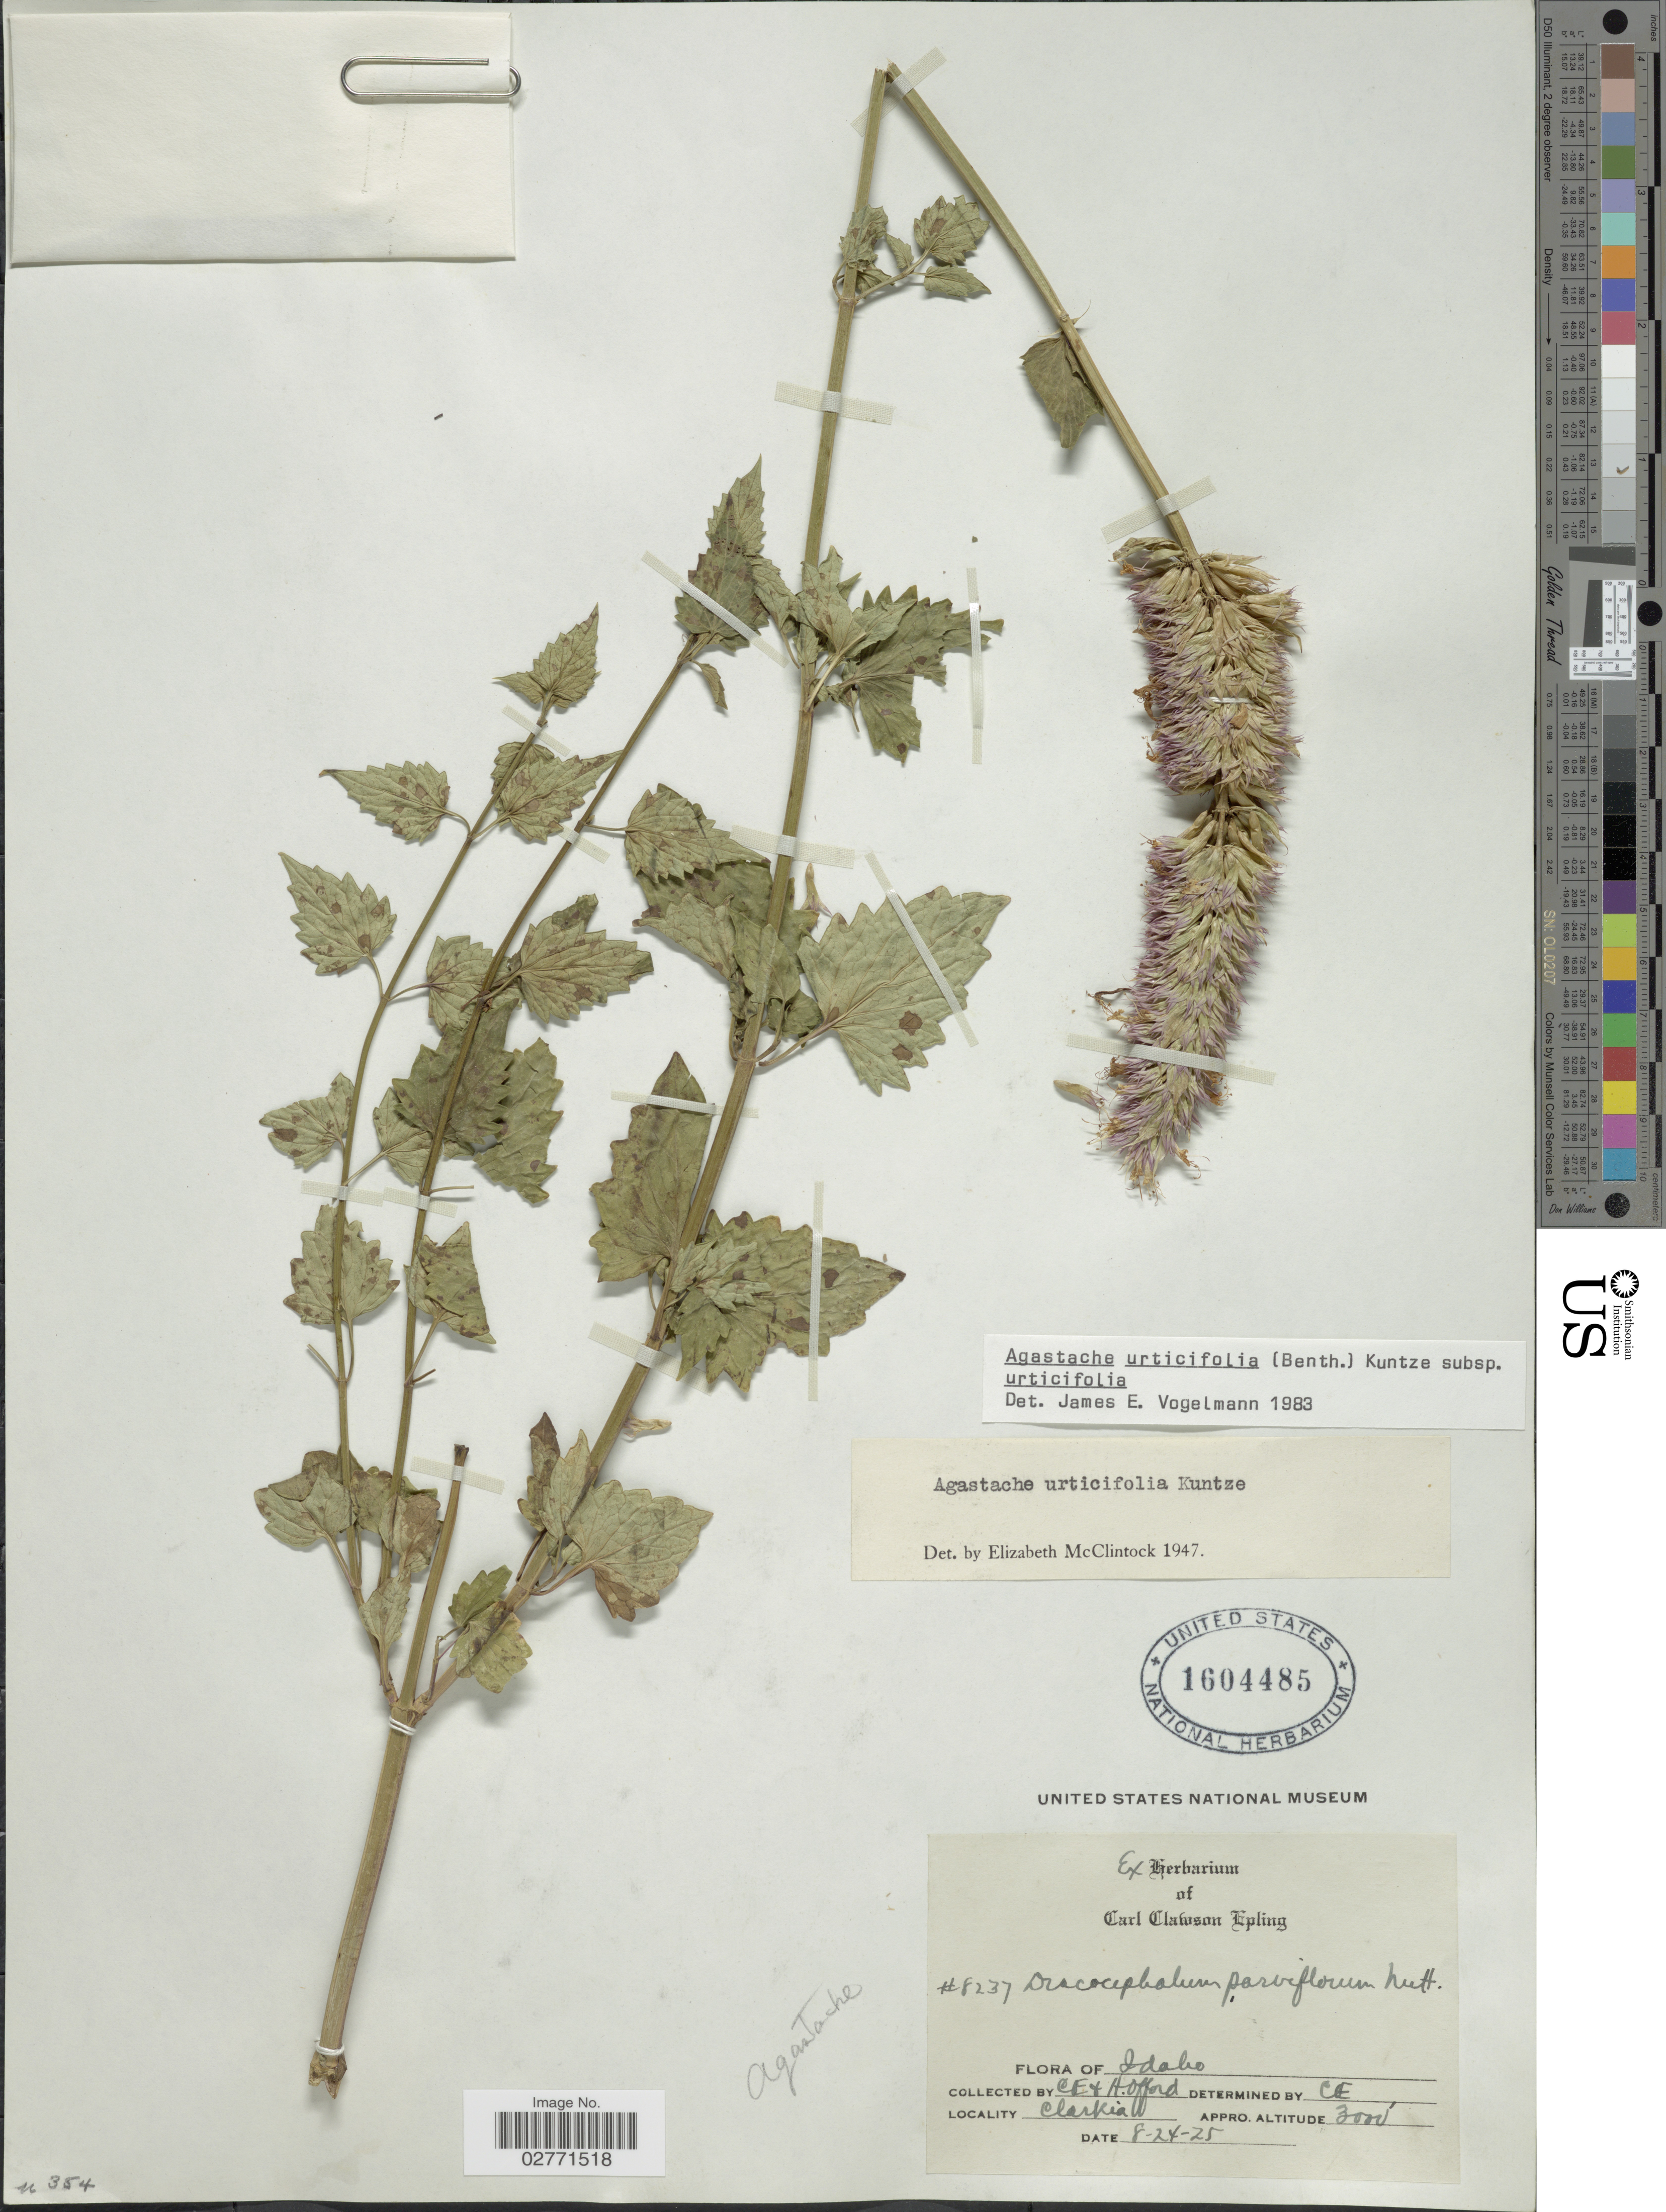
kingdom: Plantae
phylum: Tracheophyta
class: Magnoliopsida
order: Lamiales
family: Lamiaceae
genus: Agastache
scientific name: Agastache urticifolia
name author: (Benth.) Kuntze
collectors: C. Hofford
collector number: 8237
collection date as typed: Transcribed d/m/y: 24/8/25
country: United States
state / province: Idaho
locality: Clarkia.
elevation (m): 914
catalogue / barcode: US 1604485